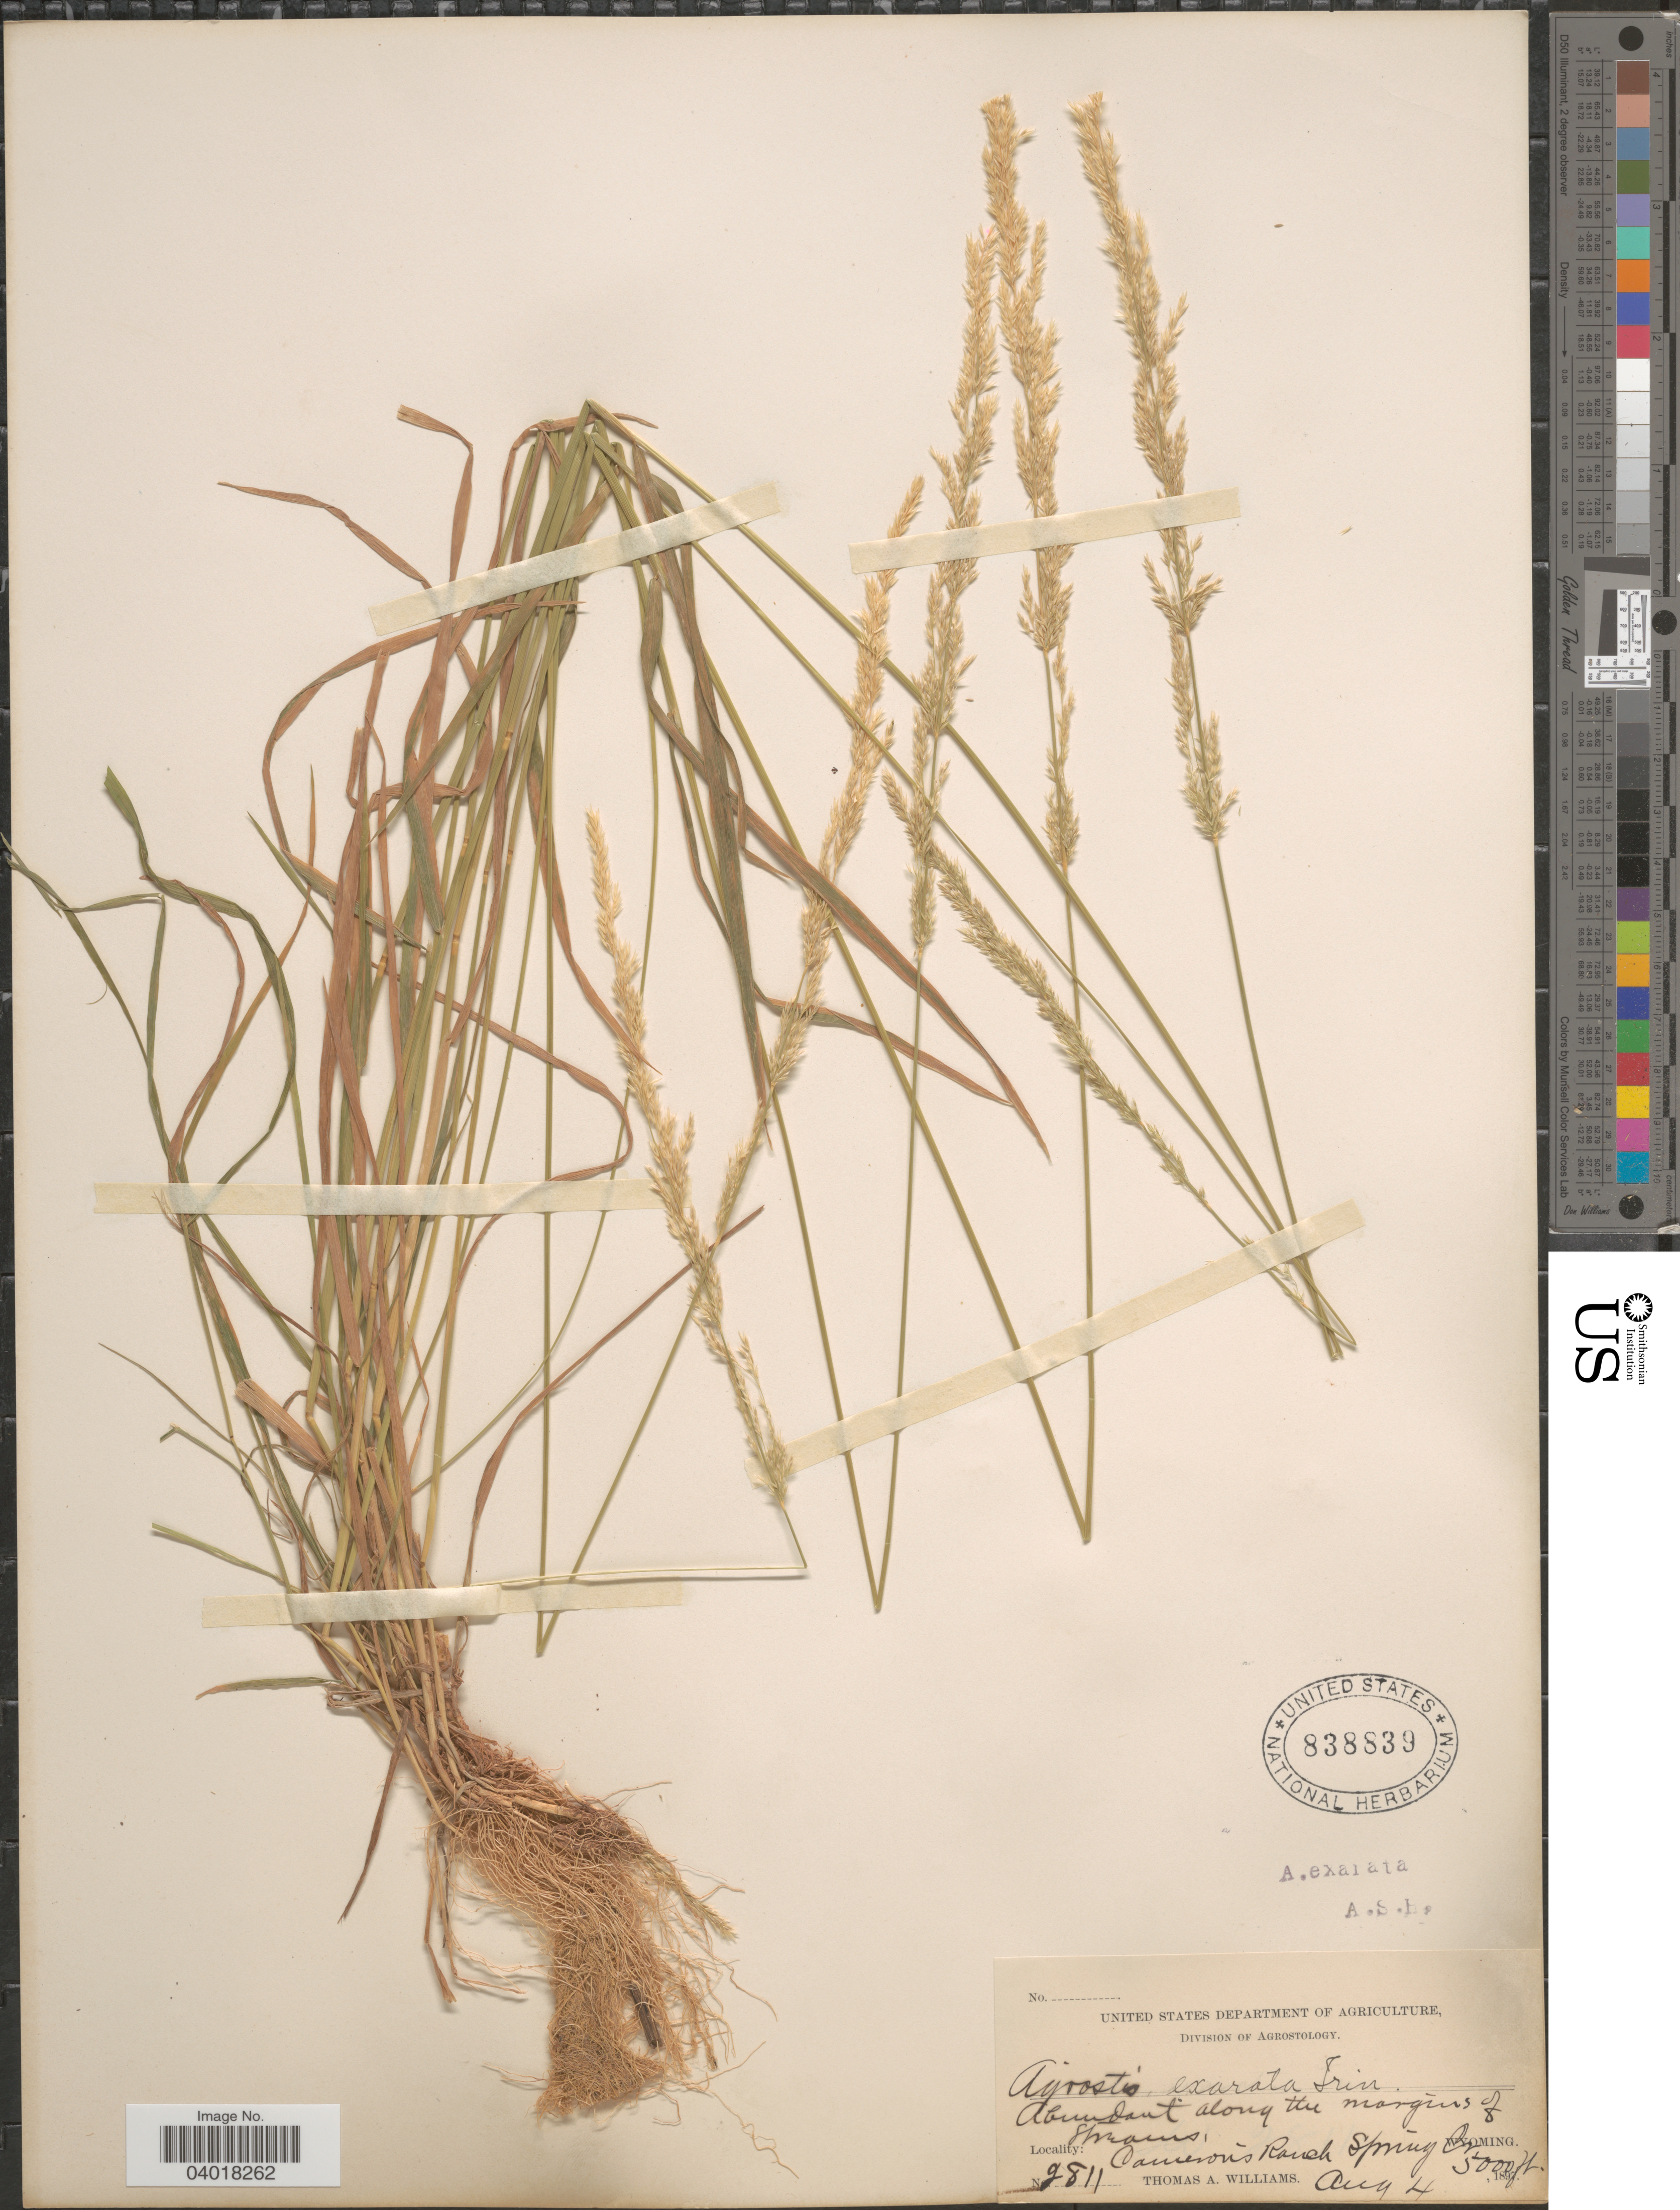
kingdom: Plantae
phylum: Tracheophyta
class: Liliopsida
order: Poales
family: Poaceae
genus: Agrostis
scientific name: Agrostis exarata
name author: Trin.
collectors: T. A. Williams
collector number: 2811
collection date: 1897-08-04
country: United States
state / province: Wyoming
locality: Abundant along the margins of streams. Cameron's Ranch, Spring Cr.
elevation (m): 1524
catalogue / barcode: US 838839